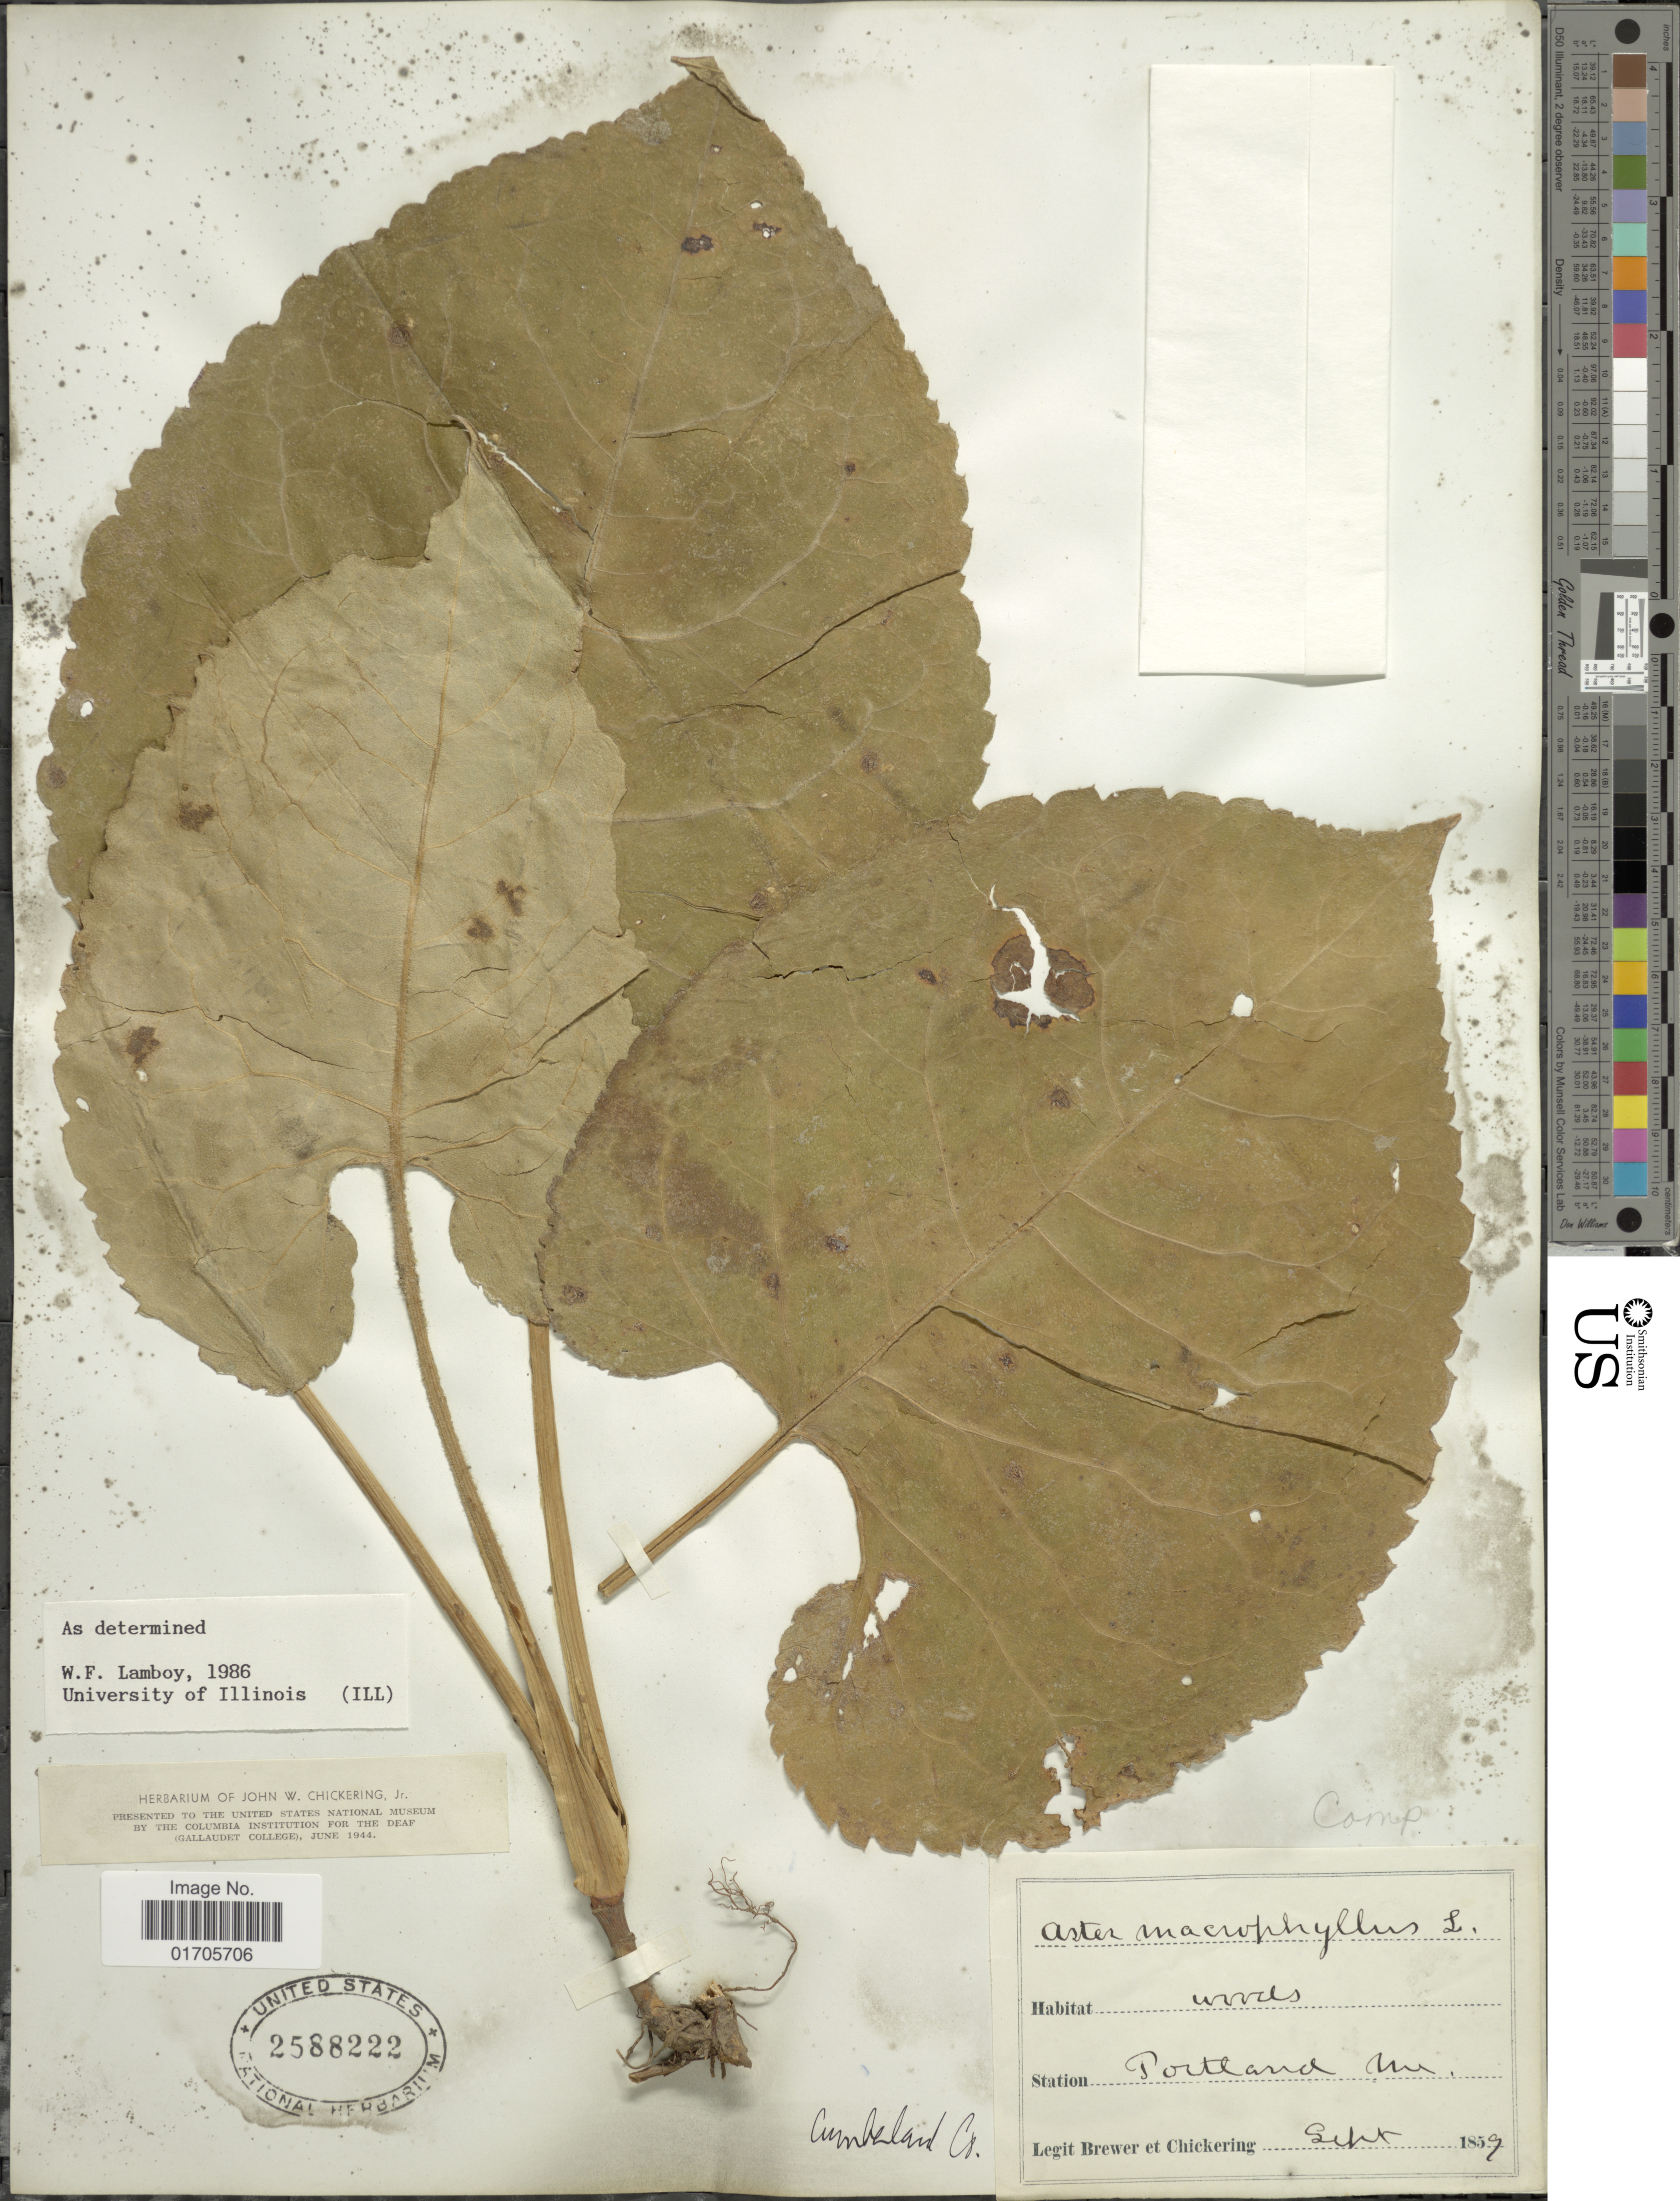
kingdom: Plantae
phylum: Tracheophyta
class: Magnoliopsida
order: Asterales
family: Asteraceae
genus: Eurybia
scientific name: Eurybia macrophylla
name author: (L.) Cass.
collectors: -. Brewer & -. Chickering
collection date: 1859-09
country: United States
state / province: Maine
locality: Portland, Me. Cumberland Co.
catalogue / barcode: US 2588222